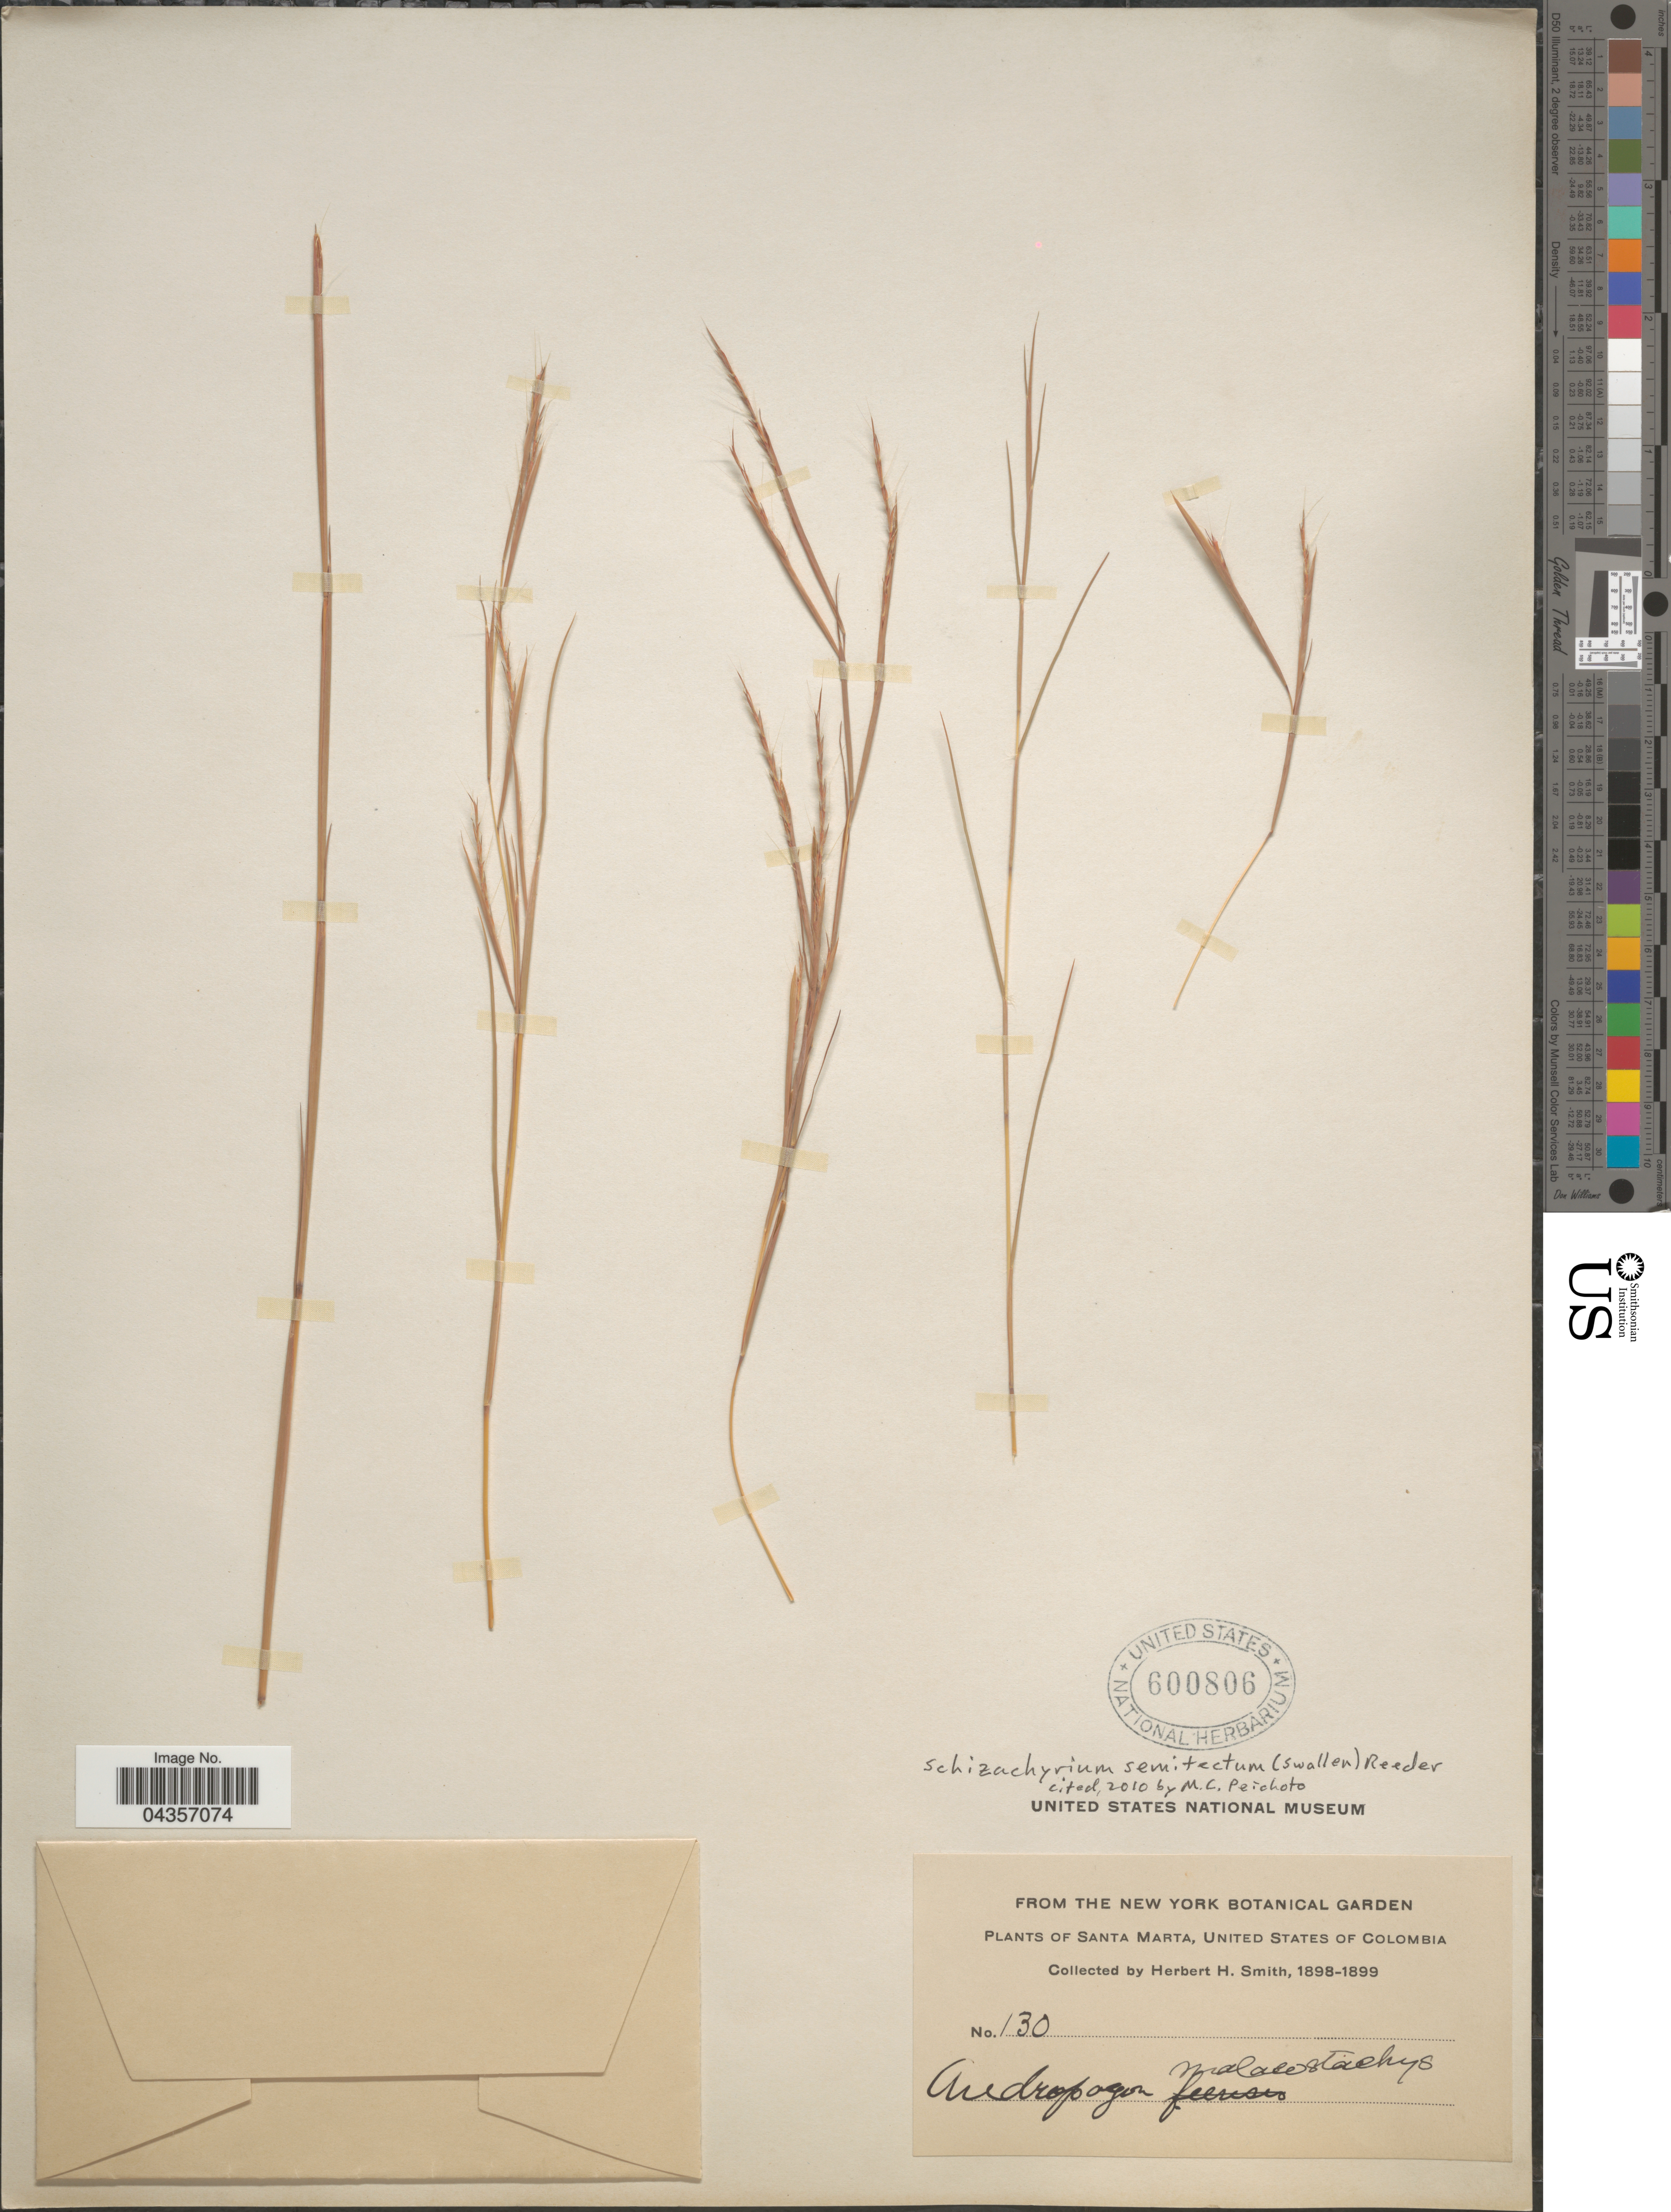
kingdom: Plantae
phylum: Tracheophyta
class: Liliopsida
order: Poales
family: Poaceae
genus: Schizachyrium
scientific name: Schizachyrium semitectum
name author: (Swall.) Reeder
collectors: Herbert H. Smith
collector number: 130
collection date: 1898/1899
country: Colombia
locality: Santa Marta, United States of Colombia.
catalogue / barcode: US 600806